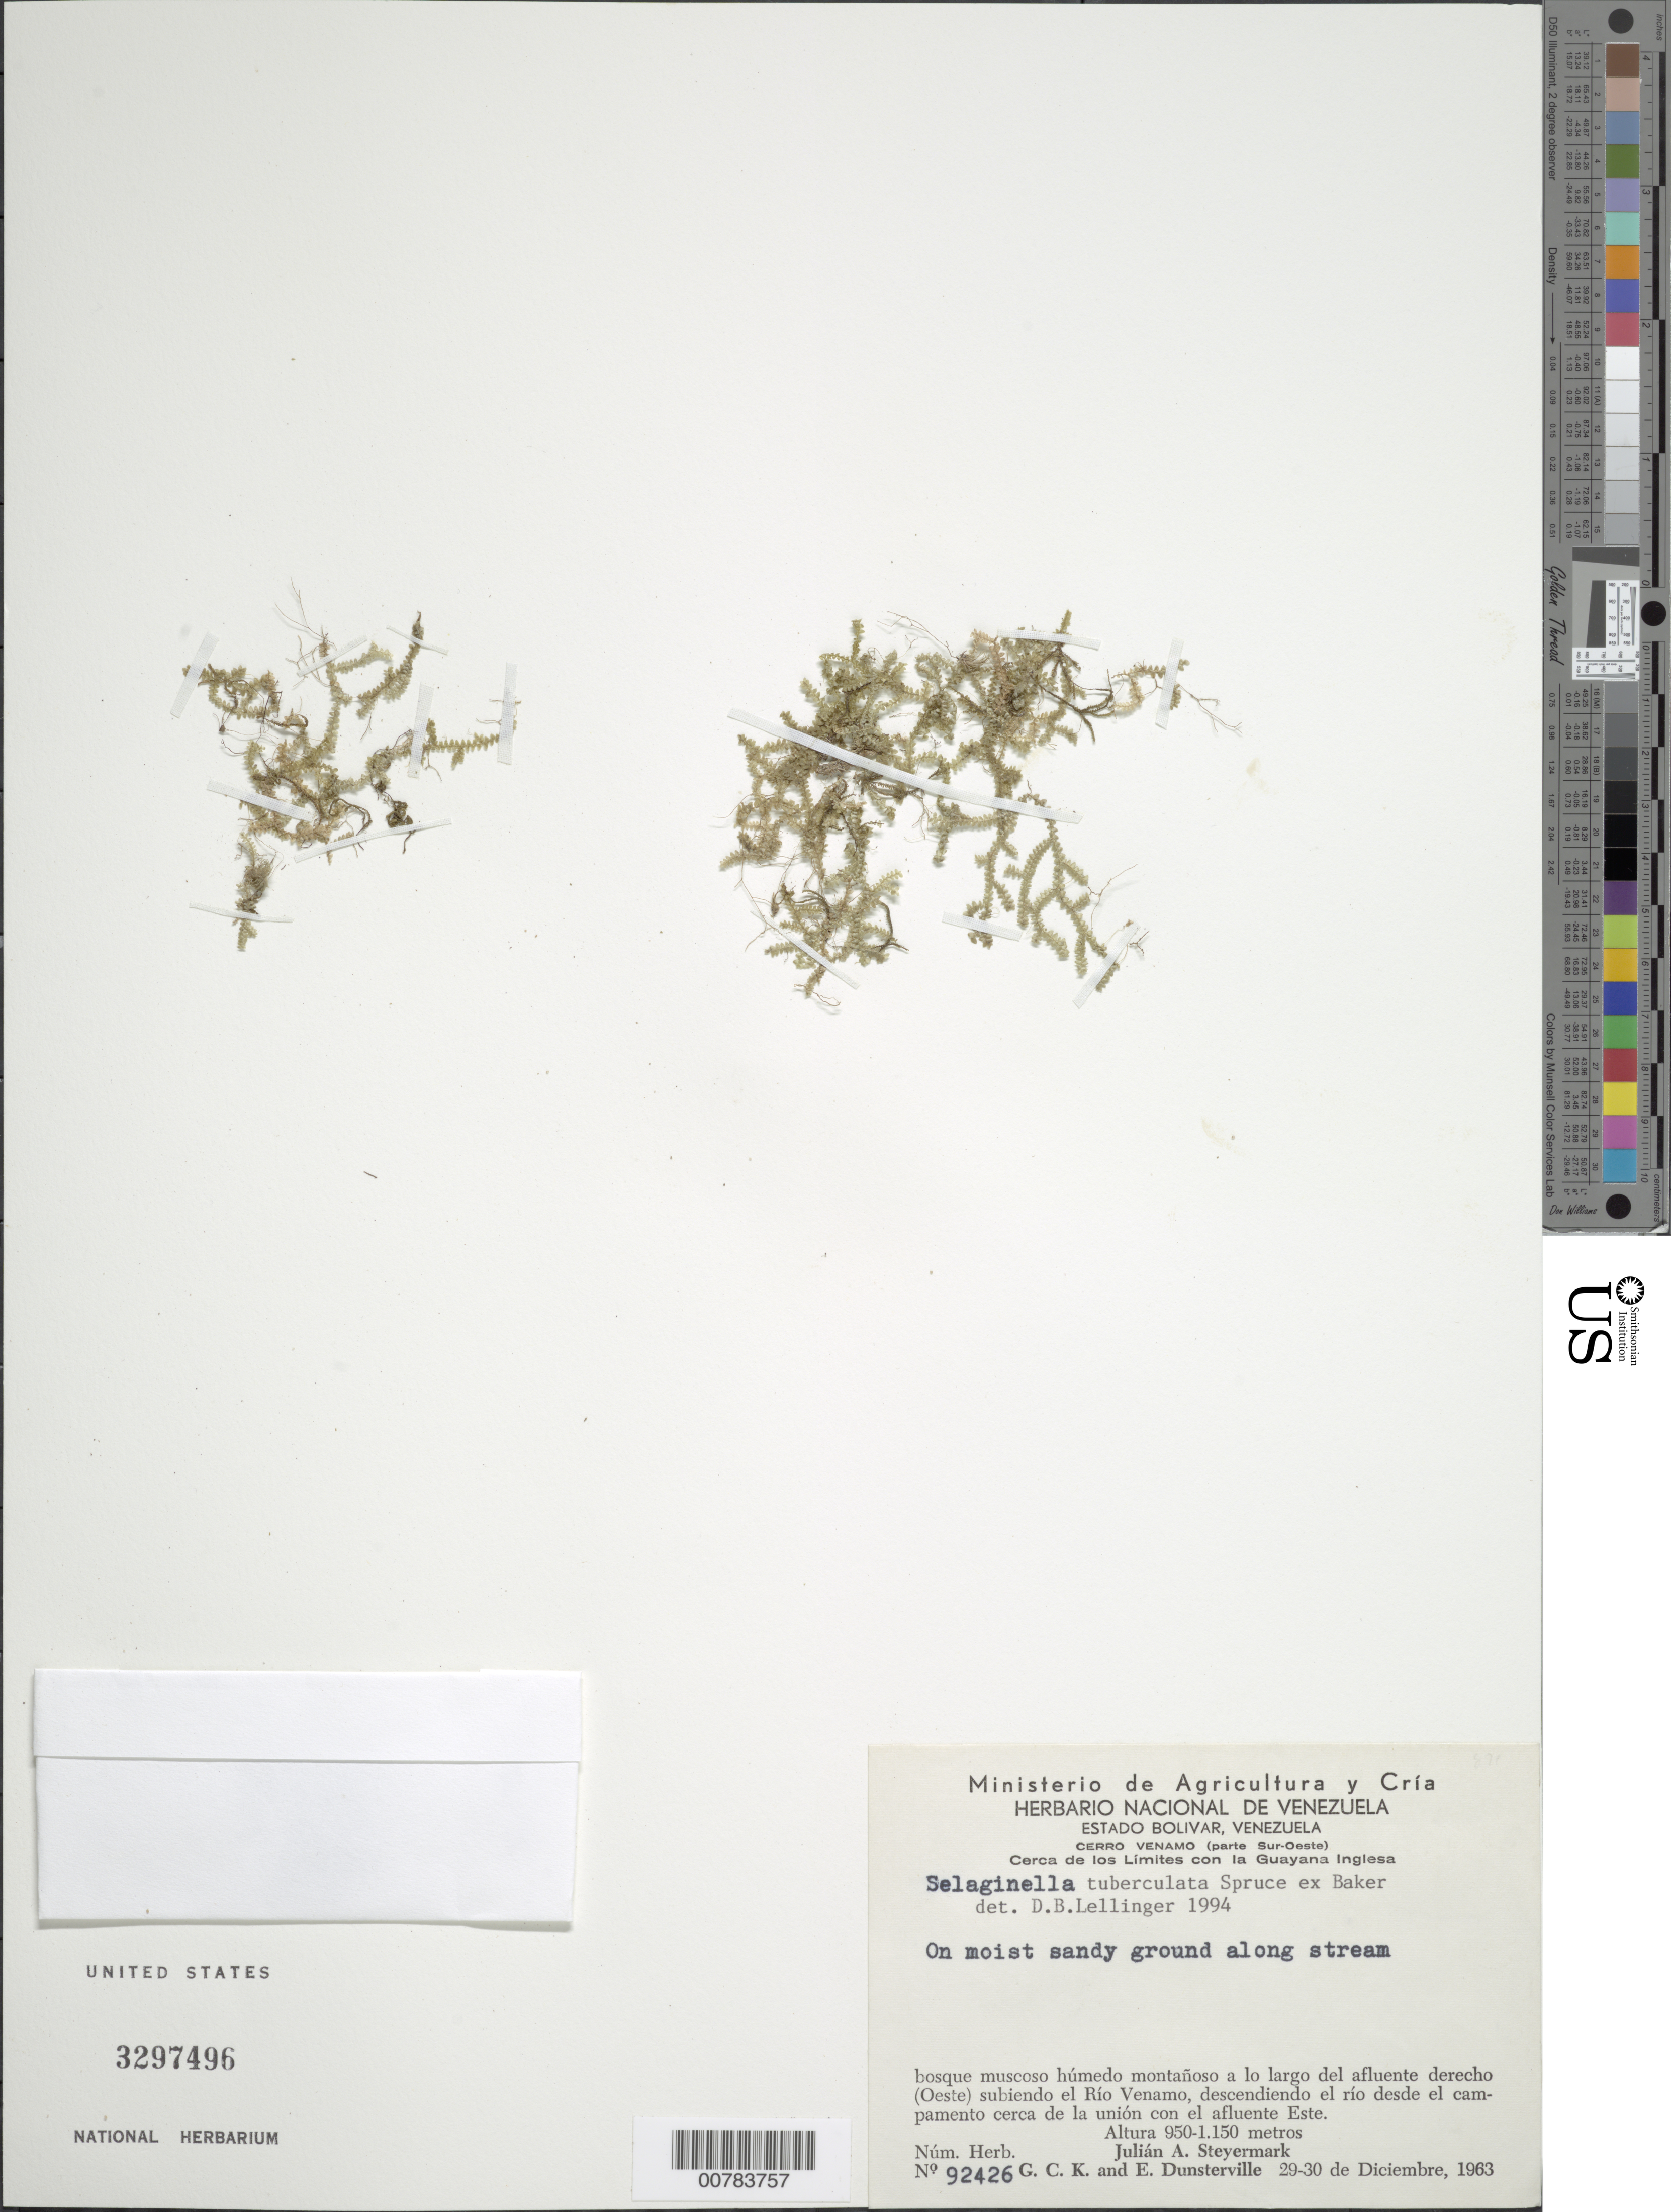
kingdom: Plantae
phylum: Tracheophyta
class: Lycopodiopsida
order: Selaginellales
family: Selaginellaceae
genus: Selaginella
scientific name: Selaginella tuberculata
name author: Spruce ex Baker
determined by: Lellinger, David B., (BOT), Smithsonian Institution - National Museum of Natural History (UNITED STATES)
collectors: J. Steyermark, G. C. K. Dunsterville & E. Dunsterville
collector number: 92426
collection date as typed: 29-Dec-63 to 30-Dec-63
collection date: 1963-12-29/1963-12-30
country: Venezuela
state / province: Bolívar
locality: Cerro Venamo, SW part, Río Venamo, descendiendo el río desde el campamento cerca de la unión con el afluente Este. Cerca de los limites con la Guayana inglesa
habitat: Bosque muscoso humedo montanoso a lo largo del rio, on moist sandy ground along stream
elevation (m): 950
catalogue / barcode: US 3297496